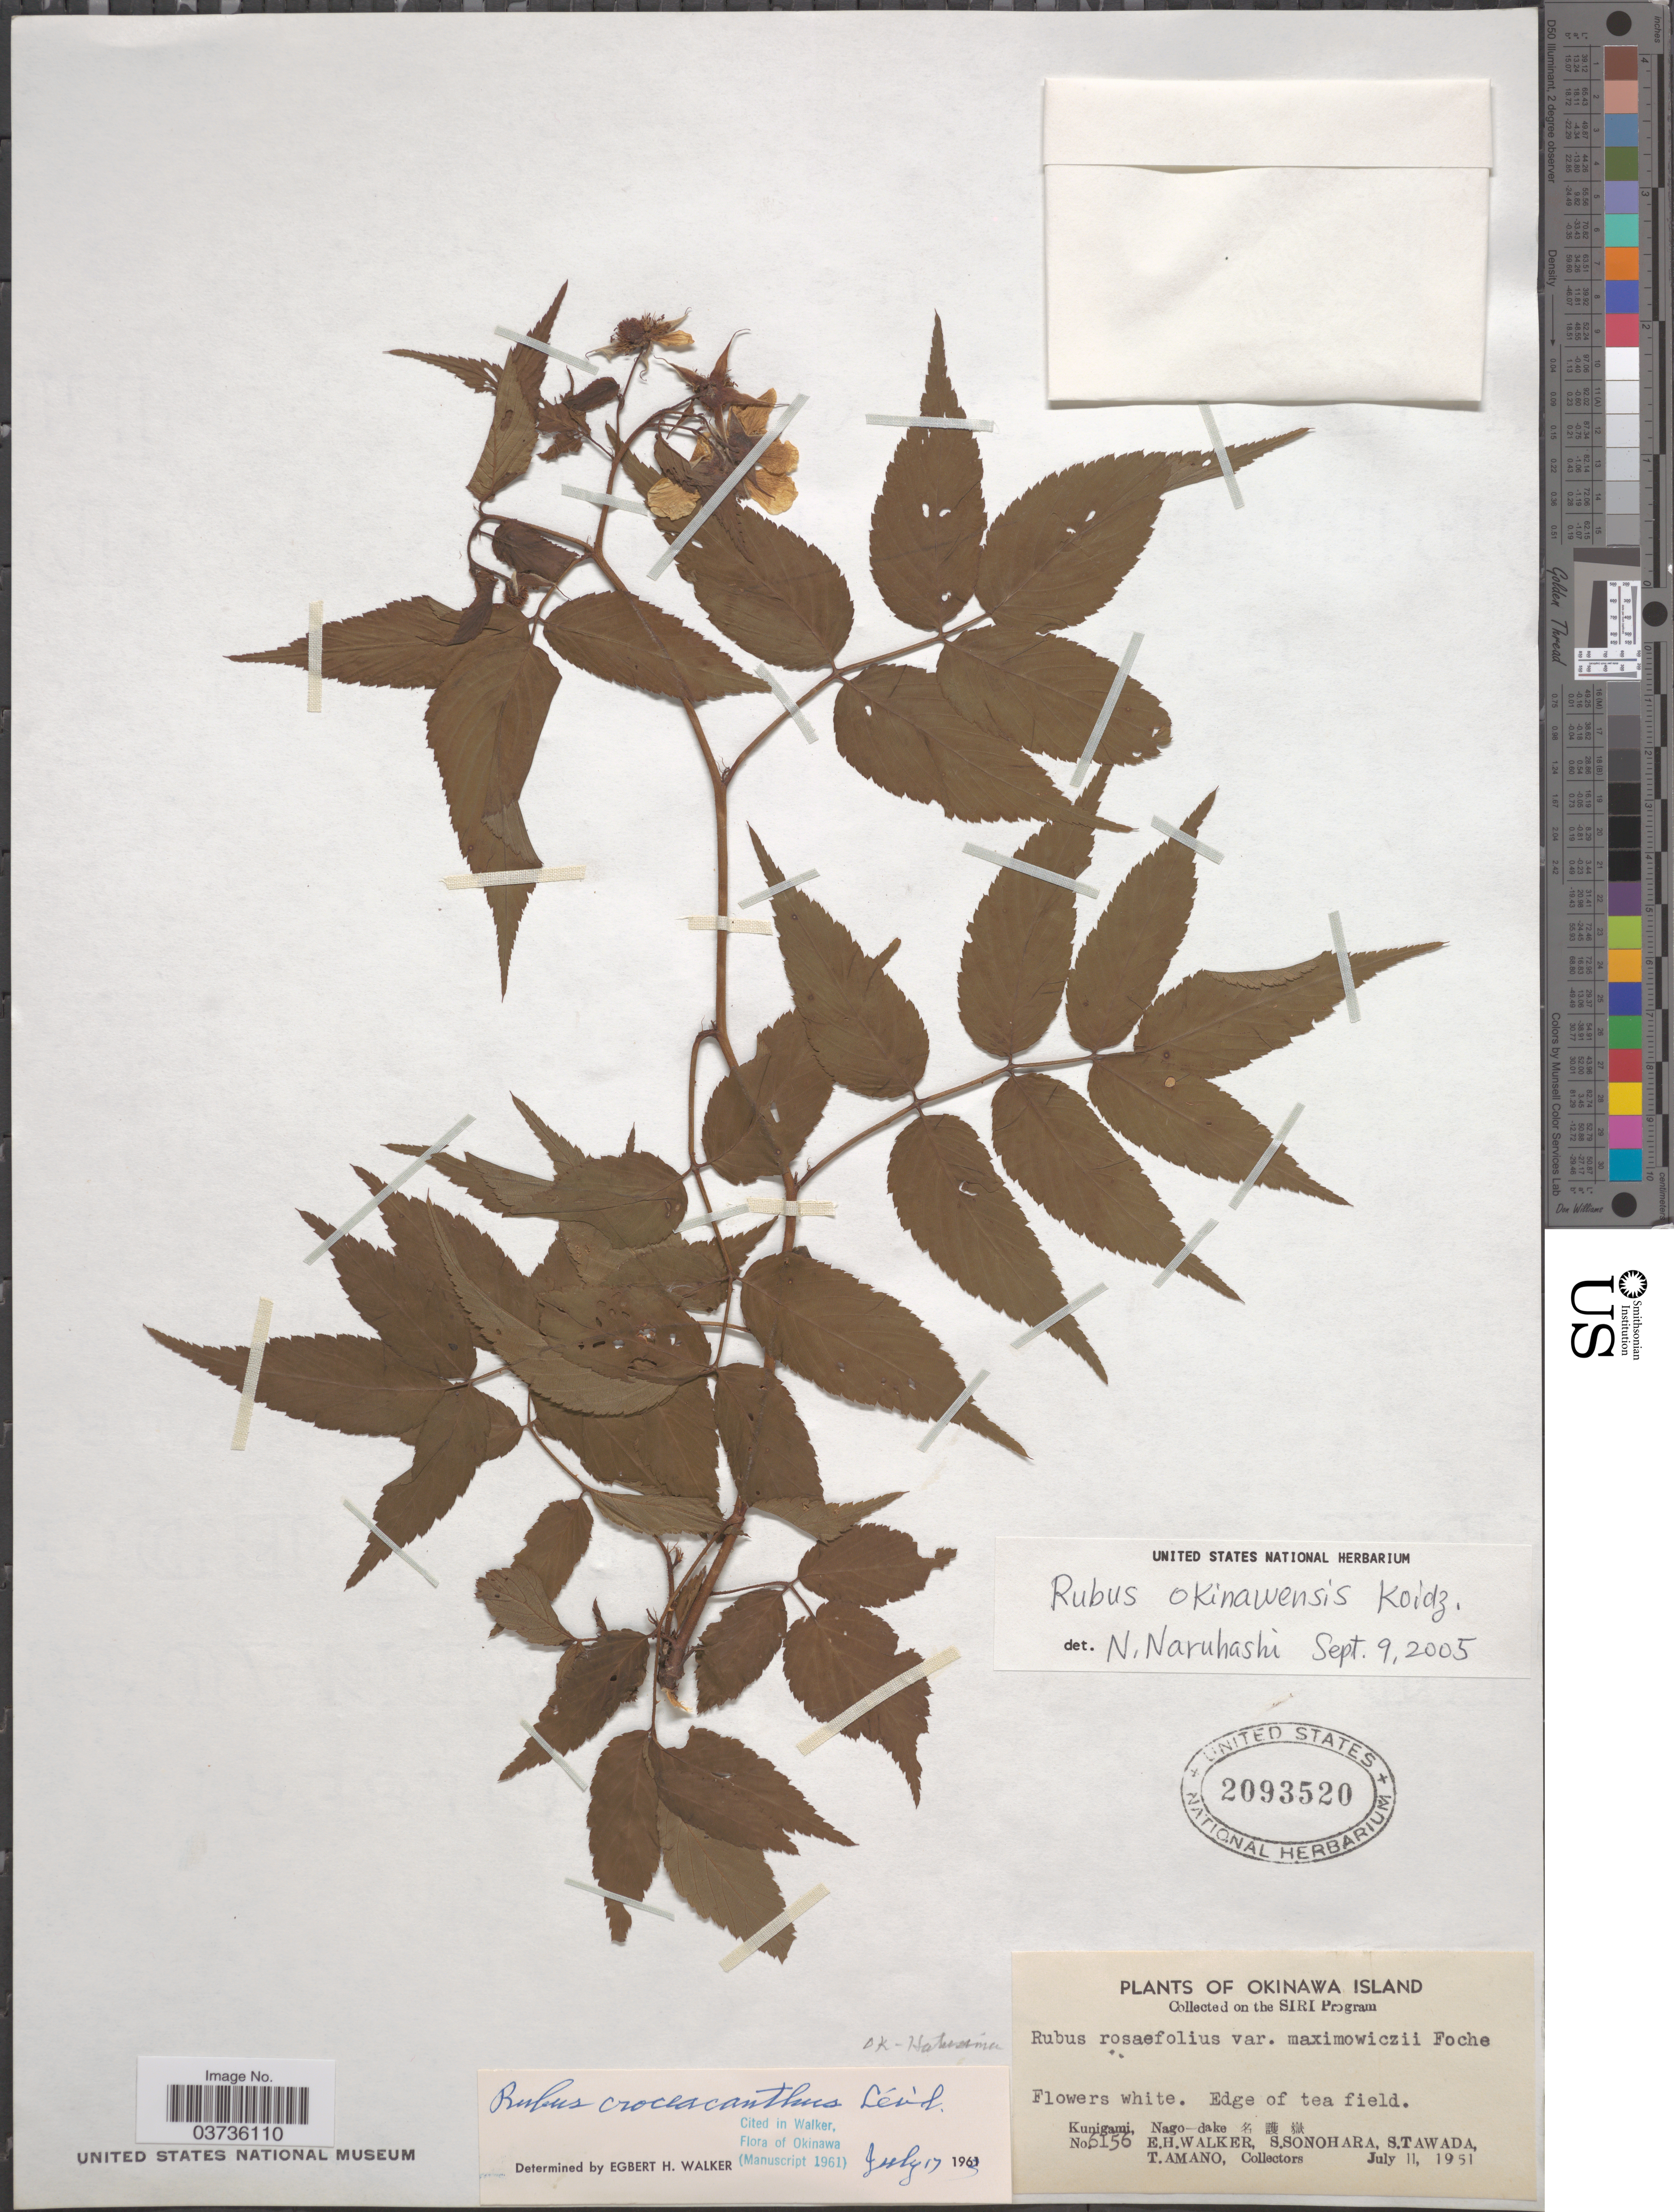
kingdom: Plantae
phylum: Tracheophyta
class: Magnoliopsida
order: Rosales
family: Rosaceae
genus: Rubus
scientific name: Rubus okinawensis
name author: Koidzumi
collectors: E. H. Walker, S. Sonohara, S. Tawada & T. Amano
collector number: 6156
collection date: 1951-07-11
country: Japan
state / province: Okinawa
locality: Okinawa Island. Edge of tea field. Kunigami, Nago-dake X.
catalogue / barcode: US 2093520